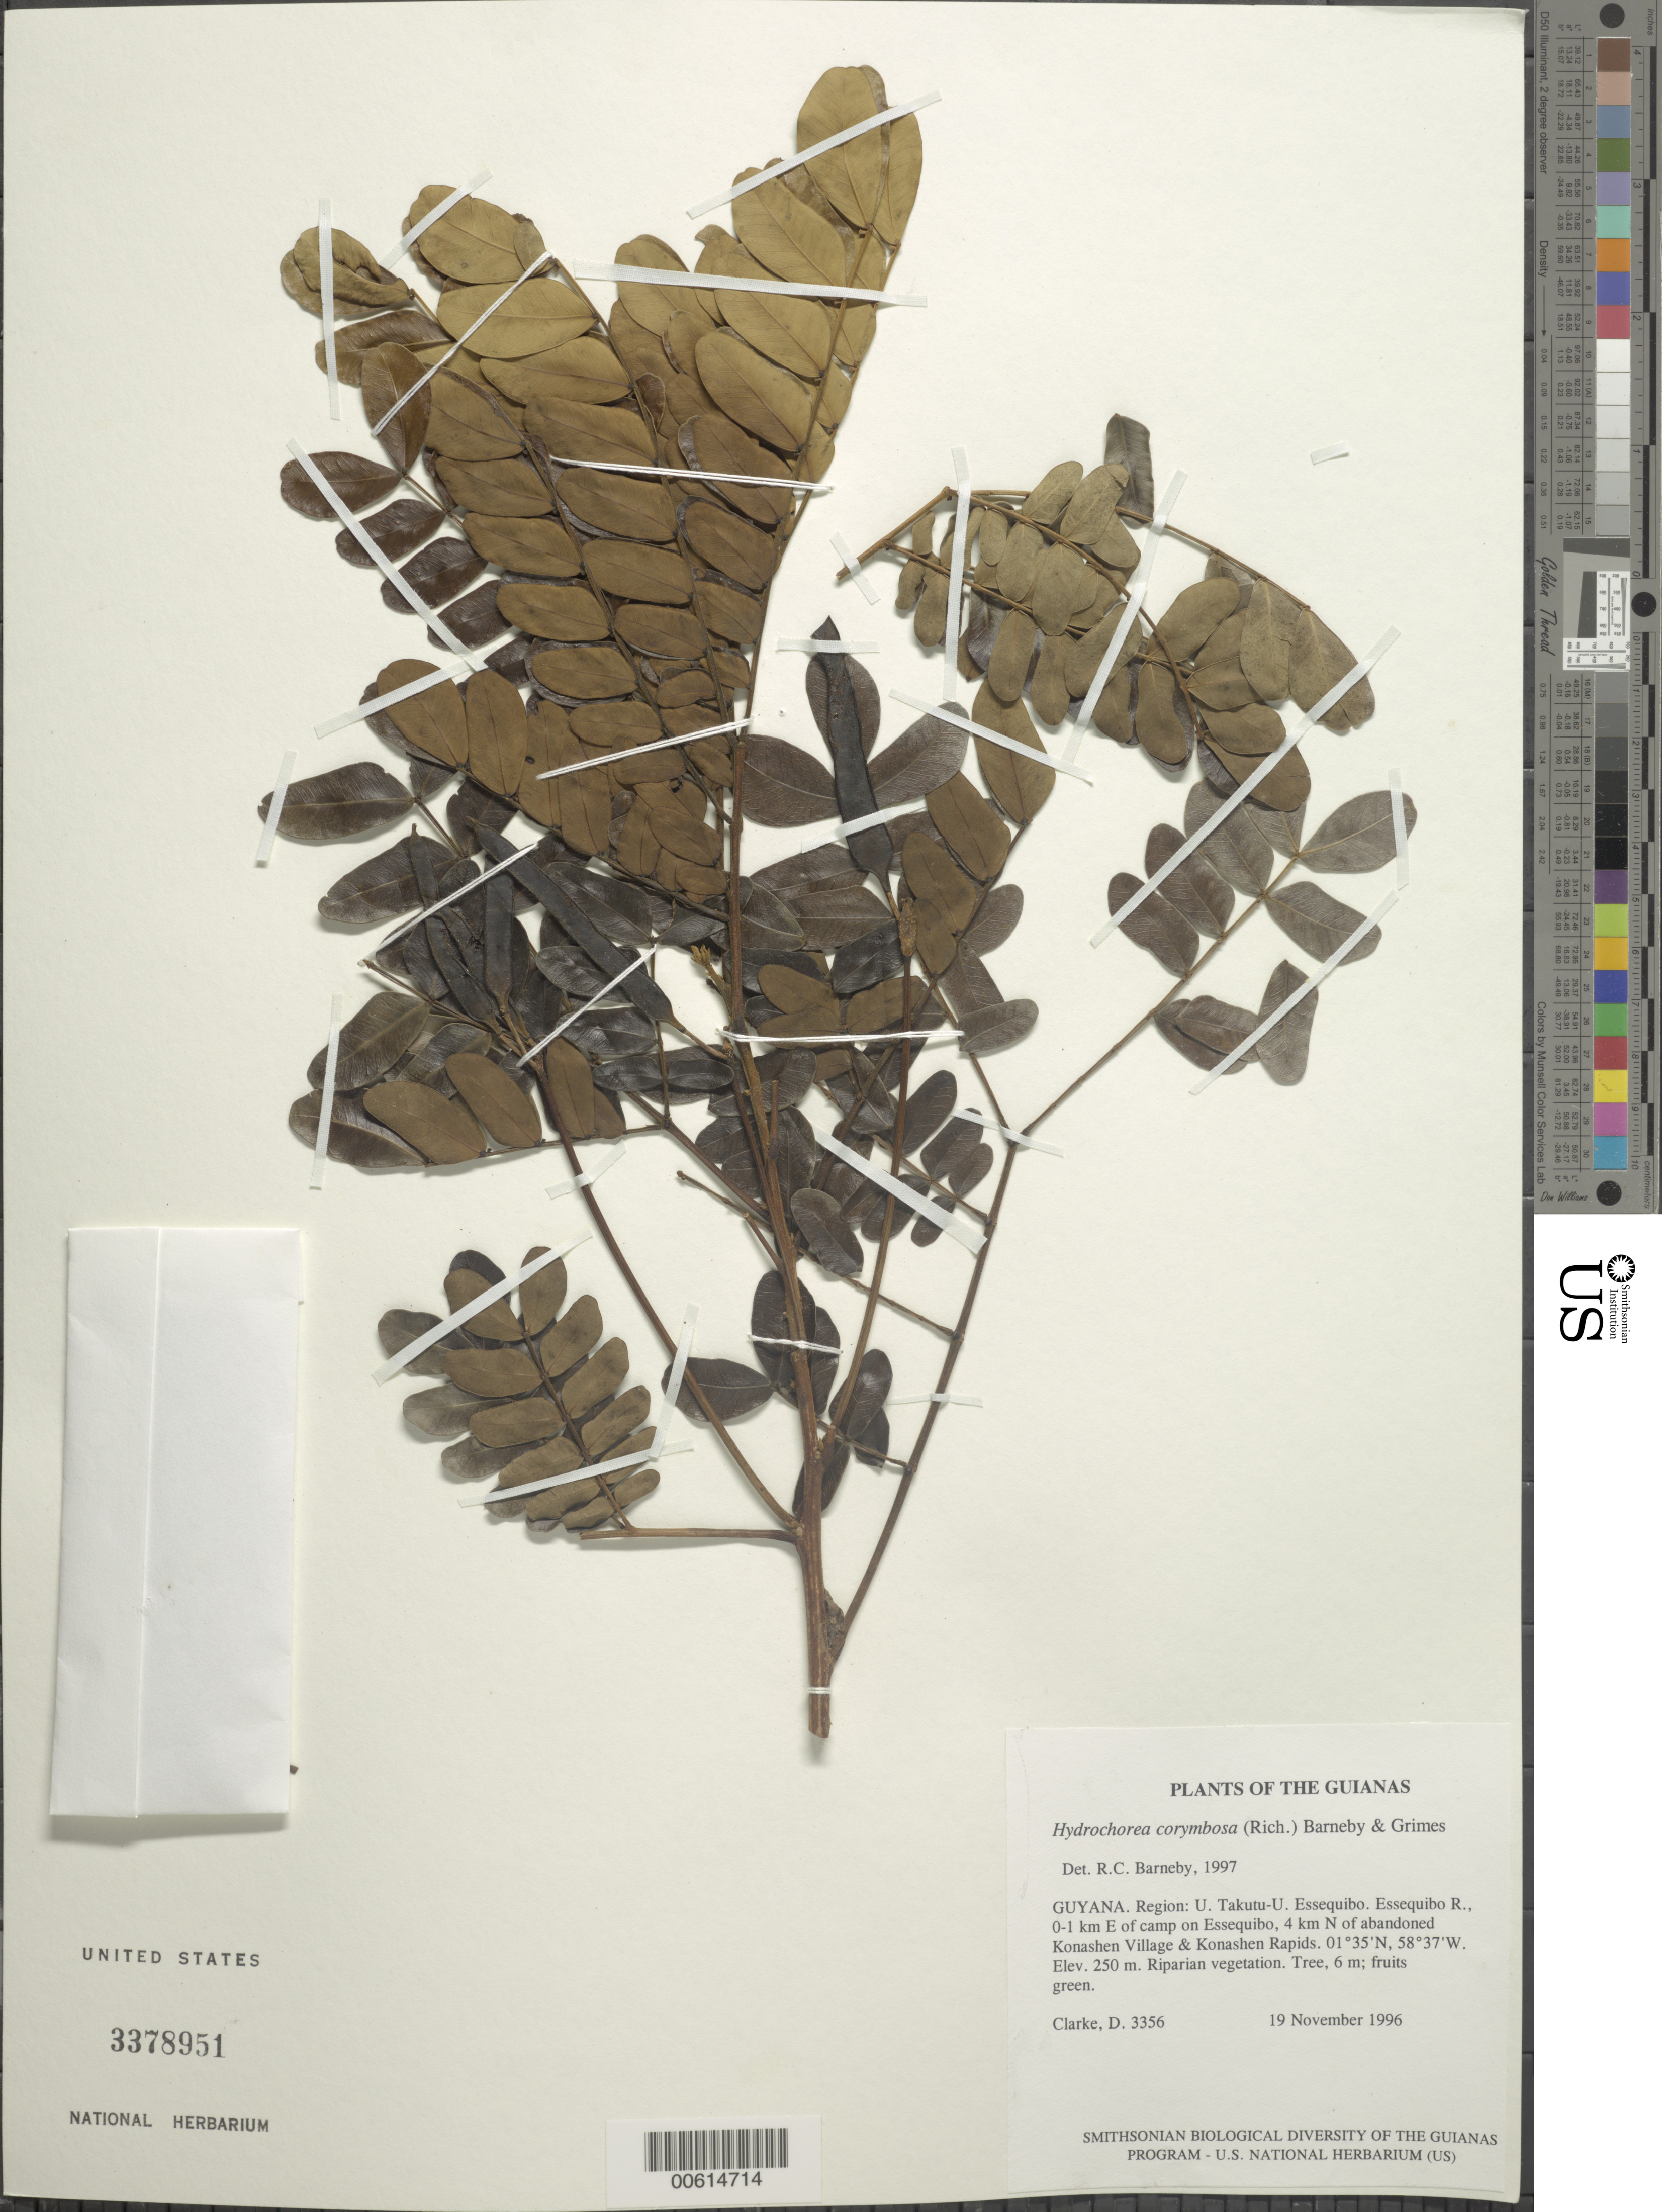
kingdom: Plantae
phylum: Tracheophyta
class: Magnoliopsida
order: Fabales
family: Fabaceae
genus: Hydrochorea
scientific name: Hydrochorea corymbosa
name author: (Rich.) Barneby & J.W. Grimes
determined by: Barneby, Rupert C., (NY)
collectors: H. D. Clarke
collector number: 3356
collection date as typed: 19 November 1996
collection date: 1996-11-19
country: Guyana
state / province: U. Takutu-U. Essequibo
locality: Essequibo R., 0-1 km E of camp on Essequibo, 4 km N of abandoned Konashen Village & Konashen Rapids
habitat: Riparian vegetation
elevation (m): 250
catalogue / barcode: US 3378951